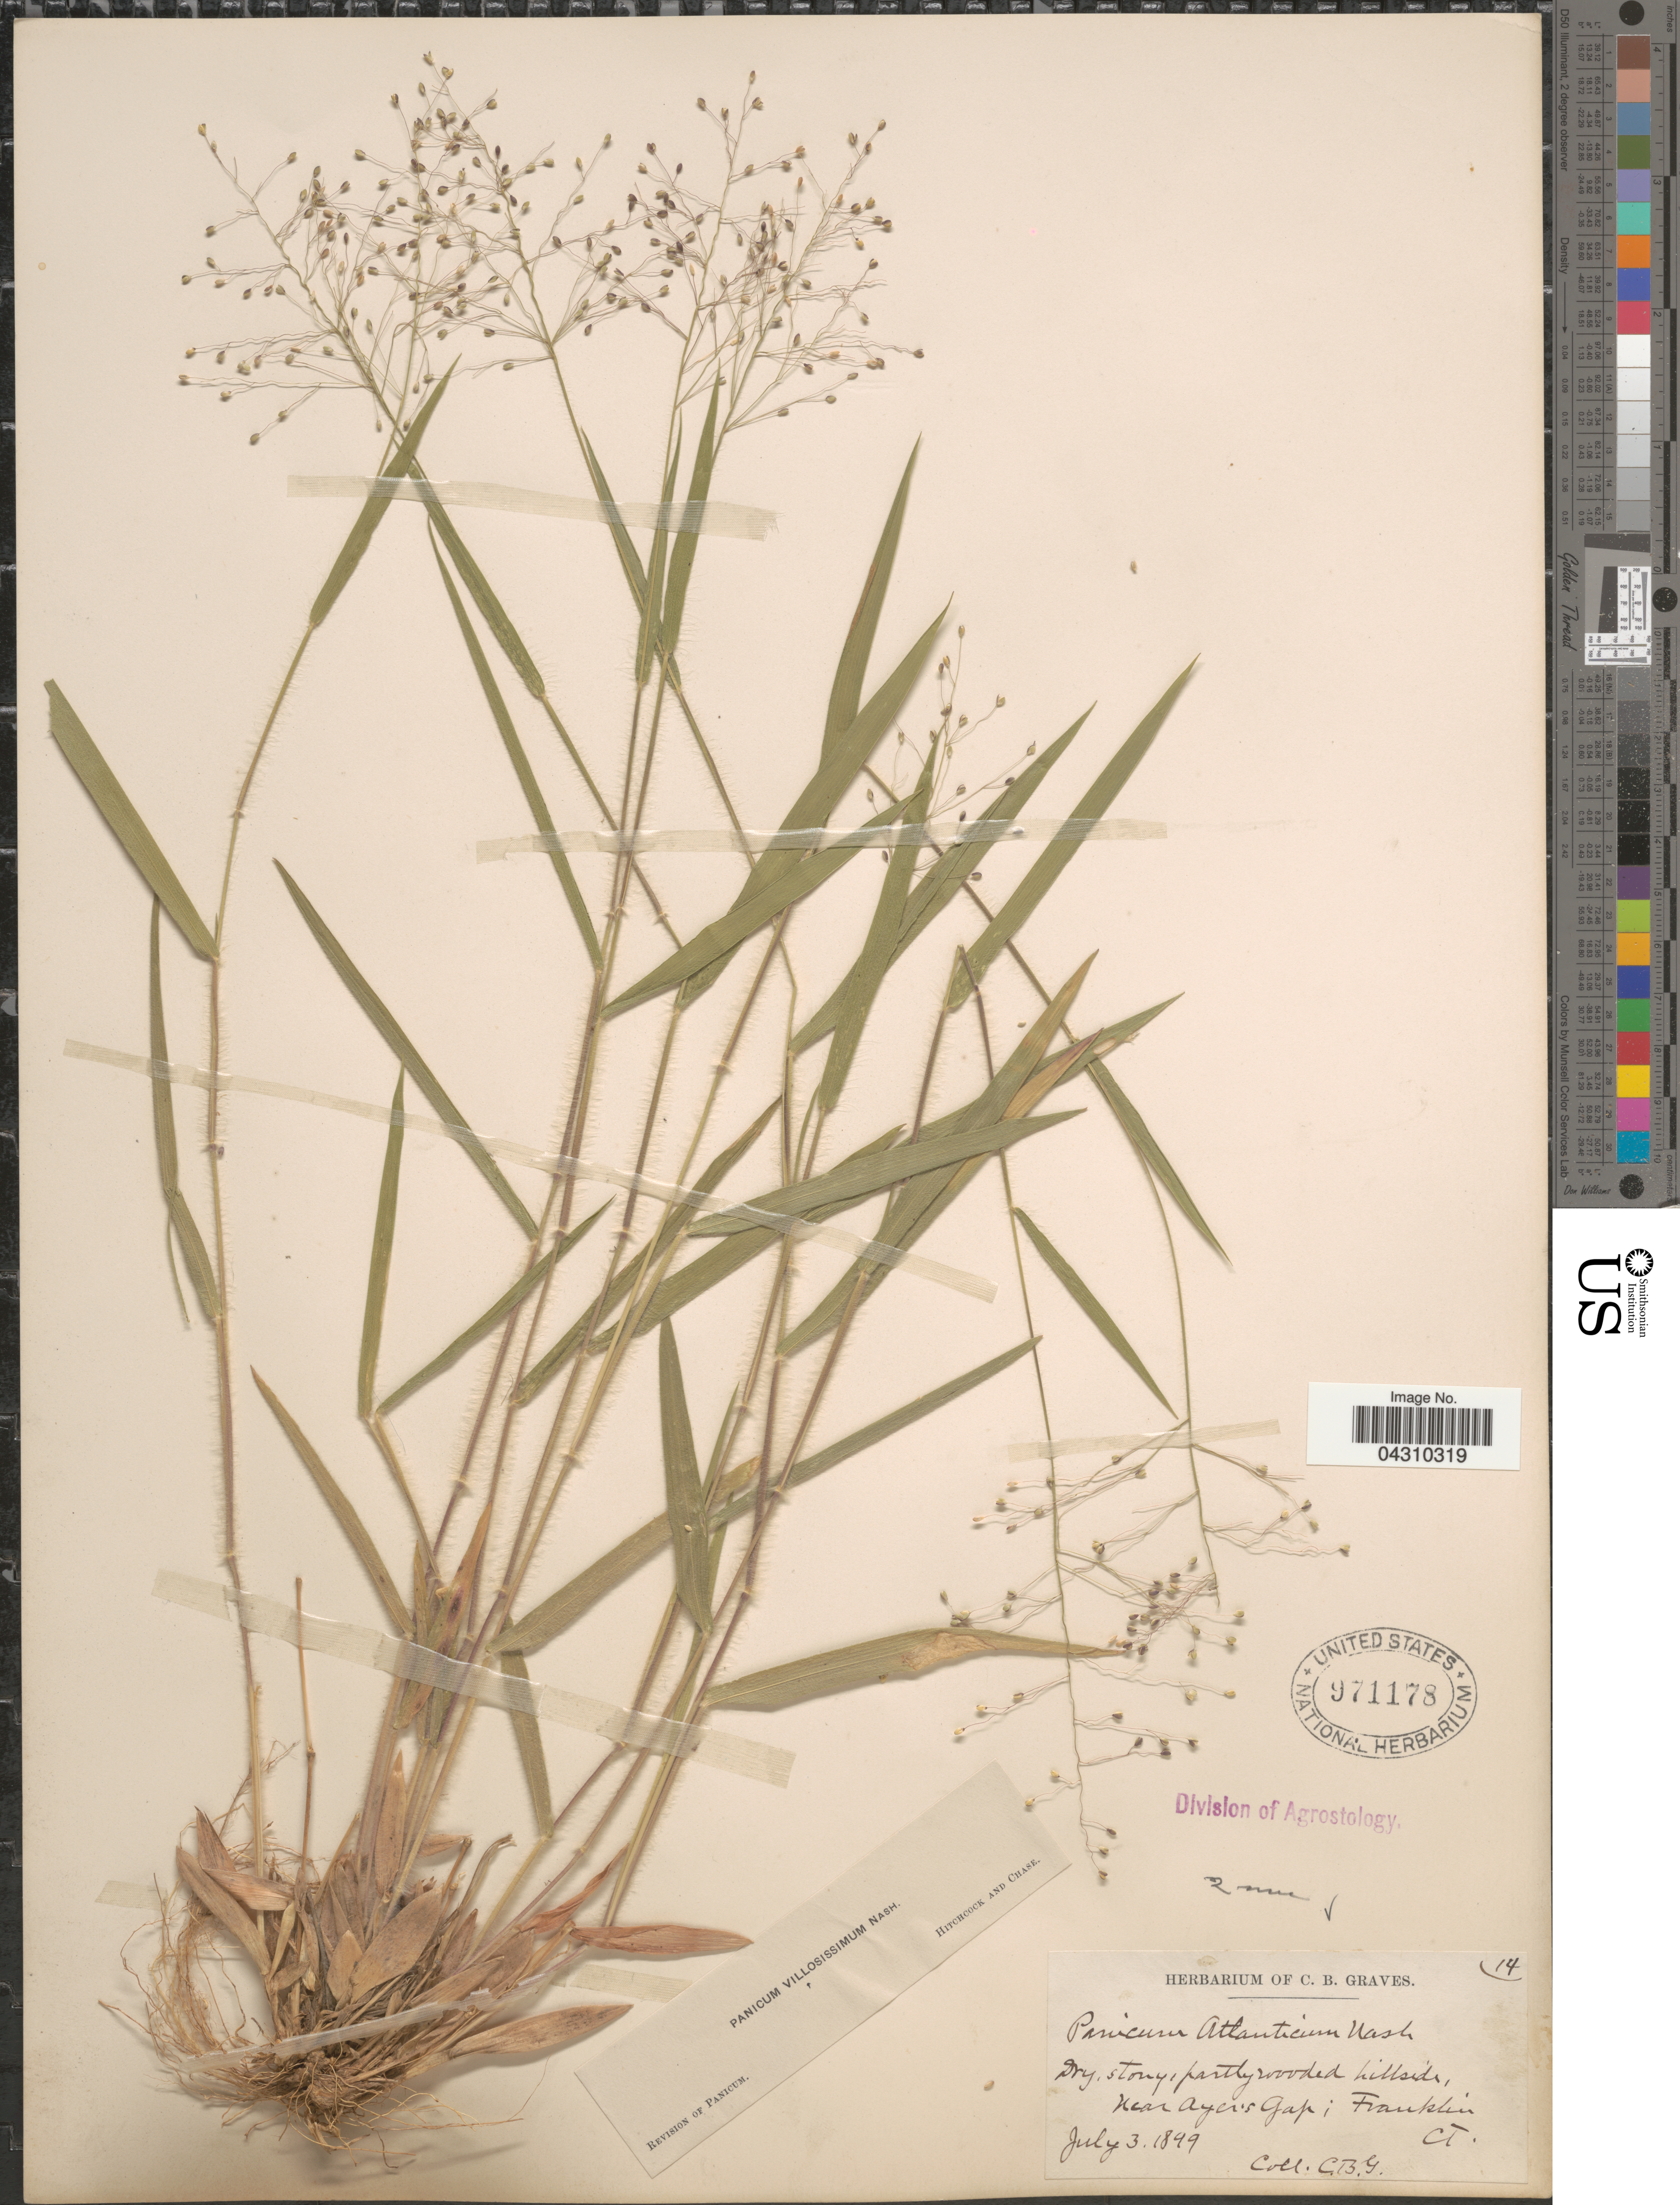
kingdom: Plantae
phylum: Tracheophyta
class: Liliopsida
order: Poales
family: Poaceae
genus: Dichanthelium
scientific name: Dichanthelium acuminatum var. acuminatum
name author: (Sw.) Gould & C.A. Clark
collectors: C. Graves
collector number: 14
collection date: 1899-07-03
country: United States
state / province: Connecticut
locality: Dry, stony, partly wooded hillside, near Ayer's Gap; Franklin.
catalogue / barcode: US 971178